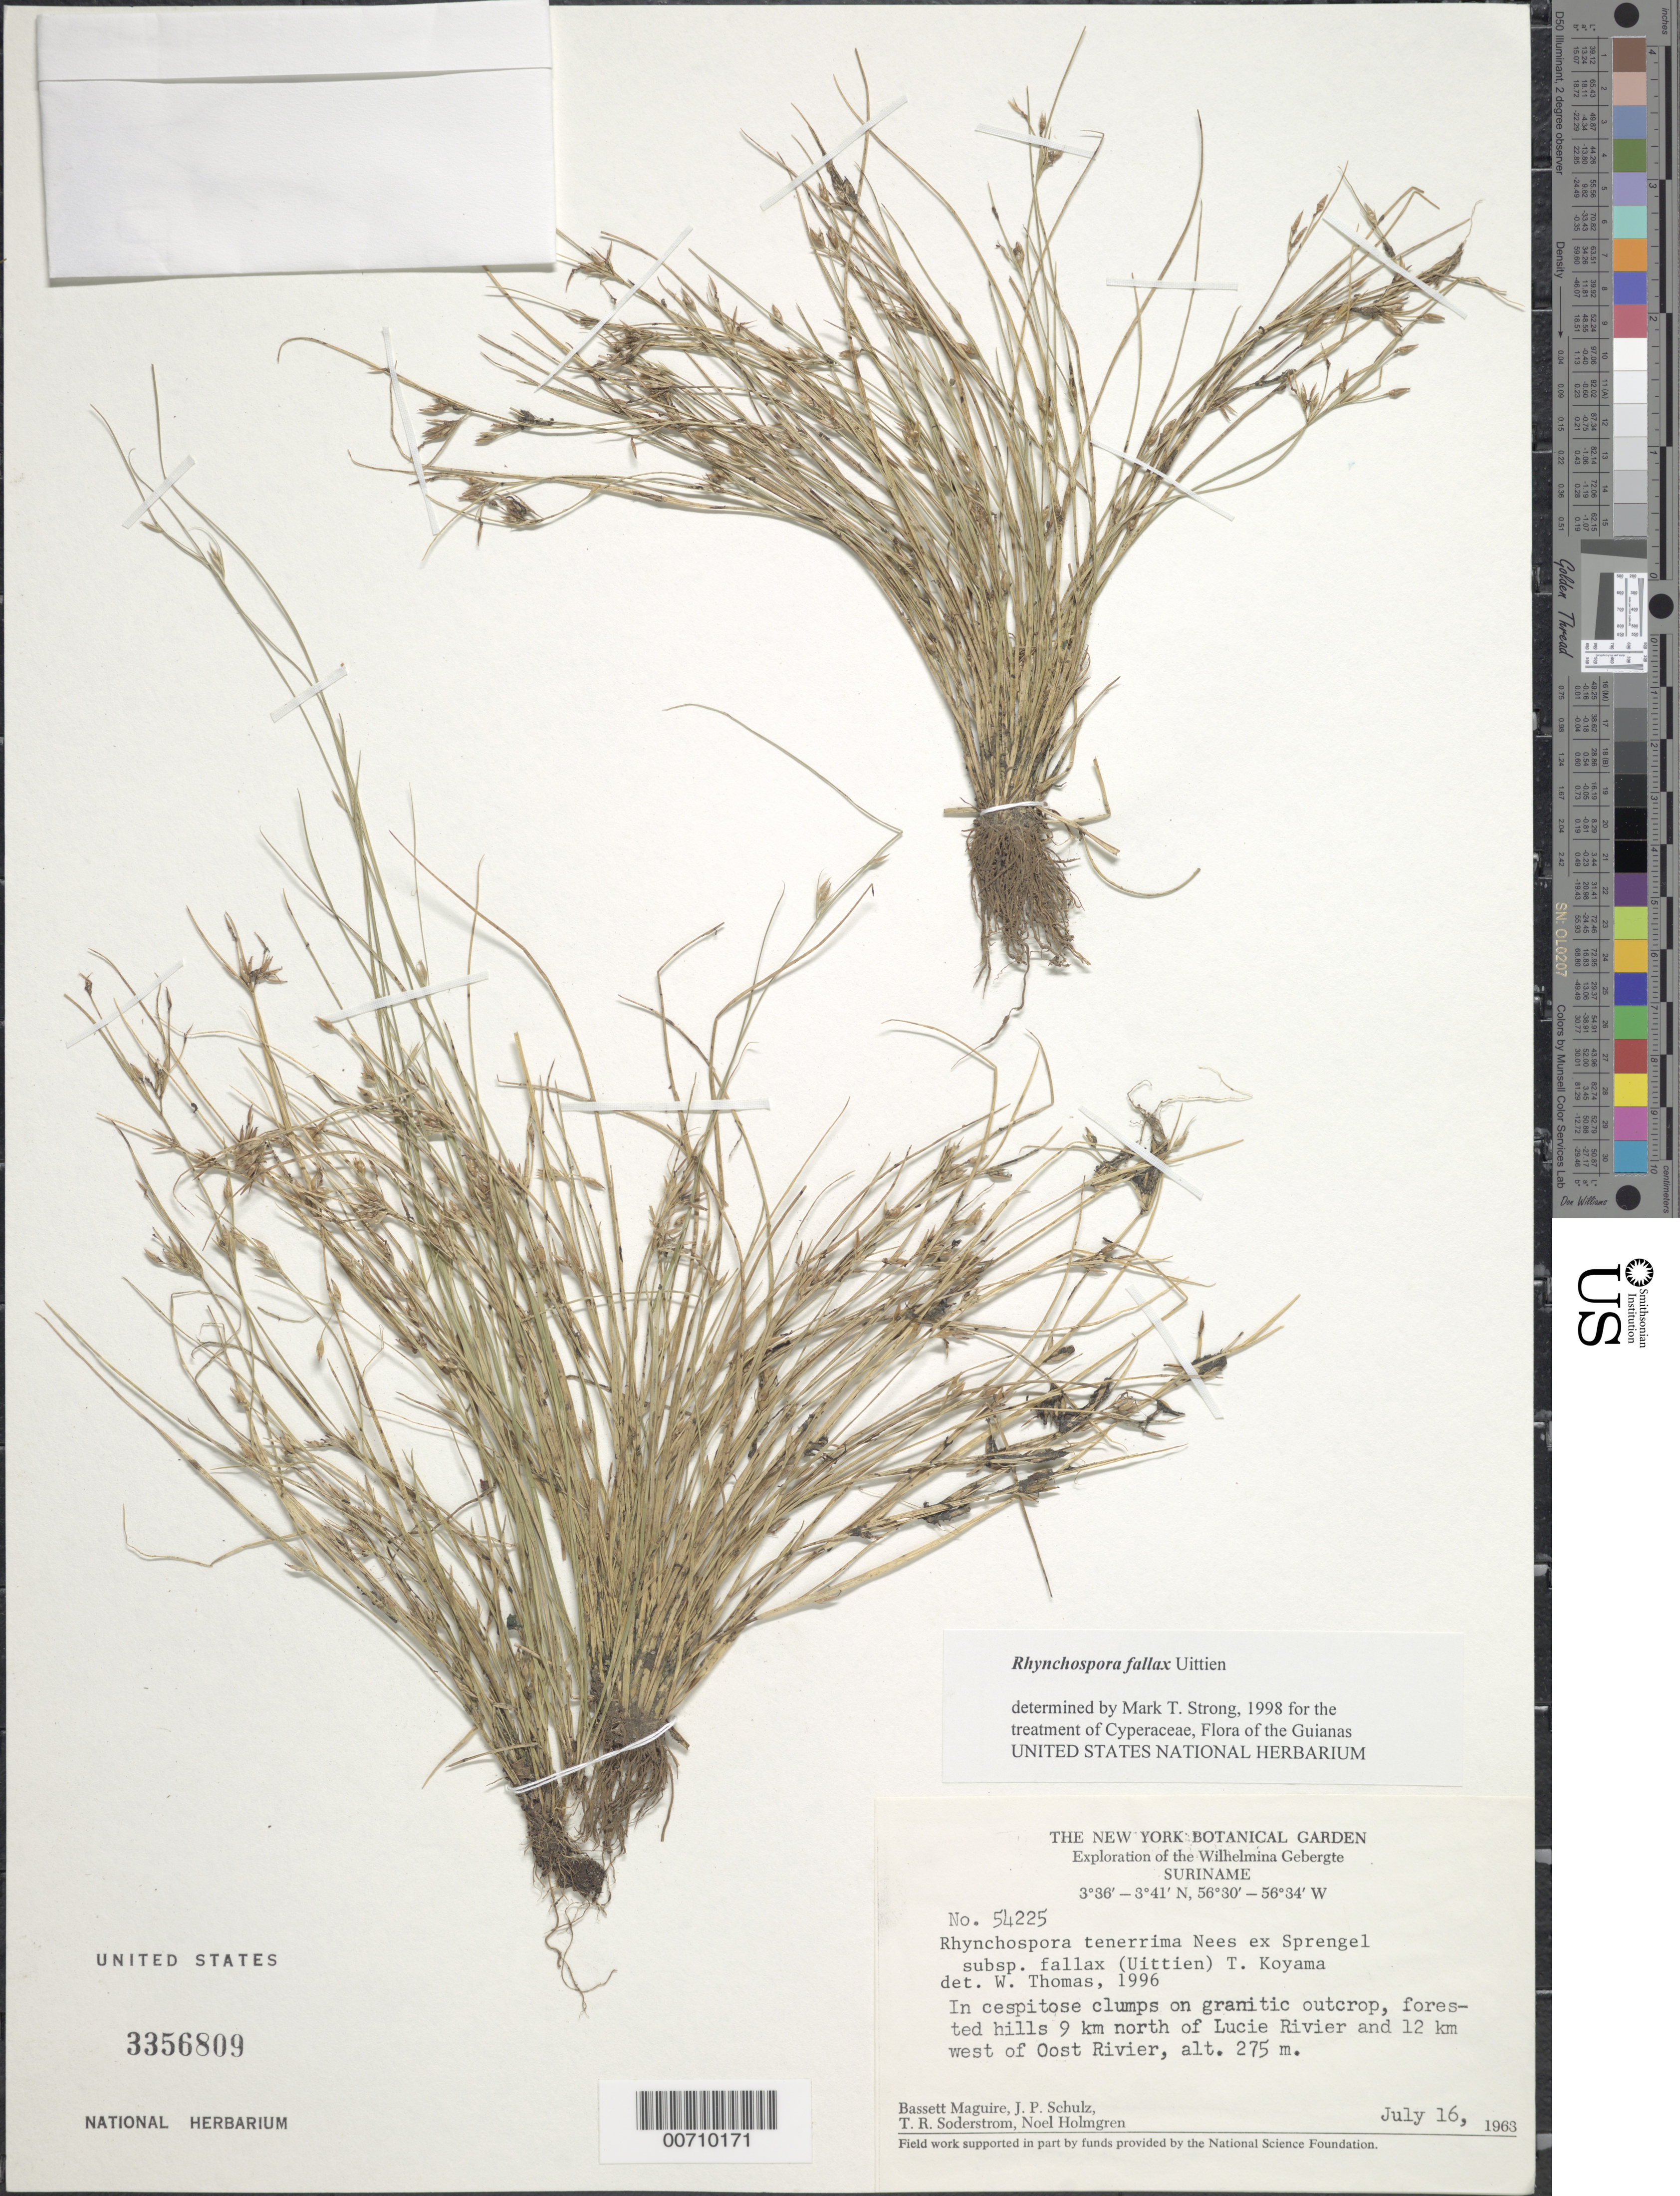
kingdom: Plantae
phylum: Tracheophyta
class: Liliopsida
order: Poales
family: Cyperaceae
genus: Rhynchospora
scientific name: Rhynchospora fallax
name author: Uittien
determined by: Strong, M. T., (US), Smithsonian Institution - National Museum of Natural History (UNITED STATES)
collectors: B. Maguire, J. P. Schulz, T. R. Soderstrom & N. H. Holmgren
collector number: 54225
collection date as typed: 16-Jul-63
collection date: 1963-07-16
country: Suriname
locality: Lucie R., 9 km N of and 12 km W of Oost R., Wilhelmina Gebergte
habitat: Granitic outcrop, forested hills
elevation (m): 275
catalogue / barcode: US 3356809